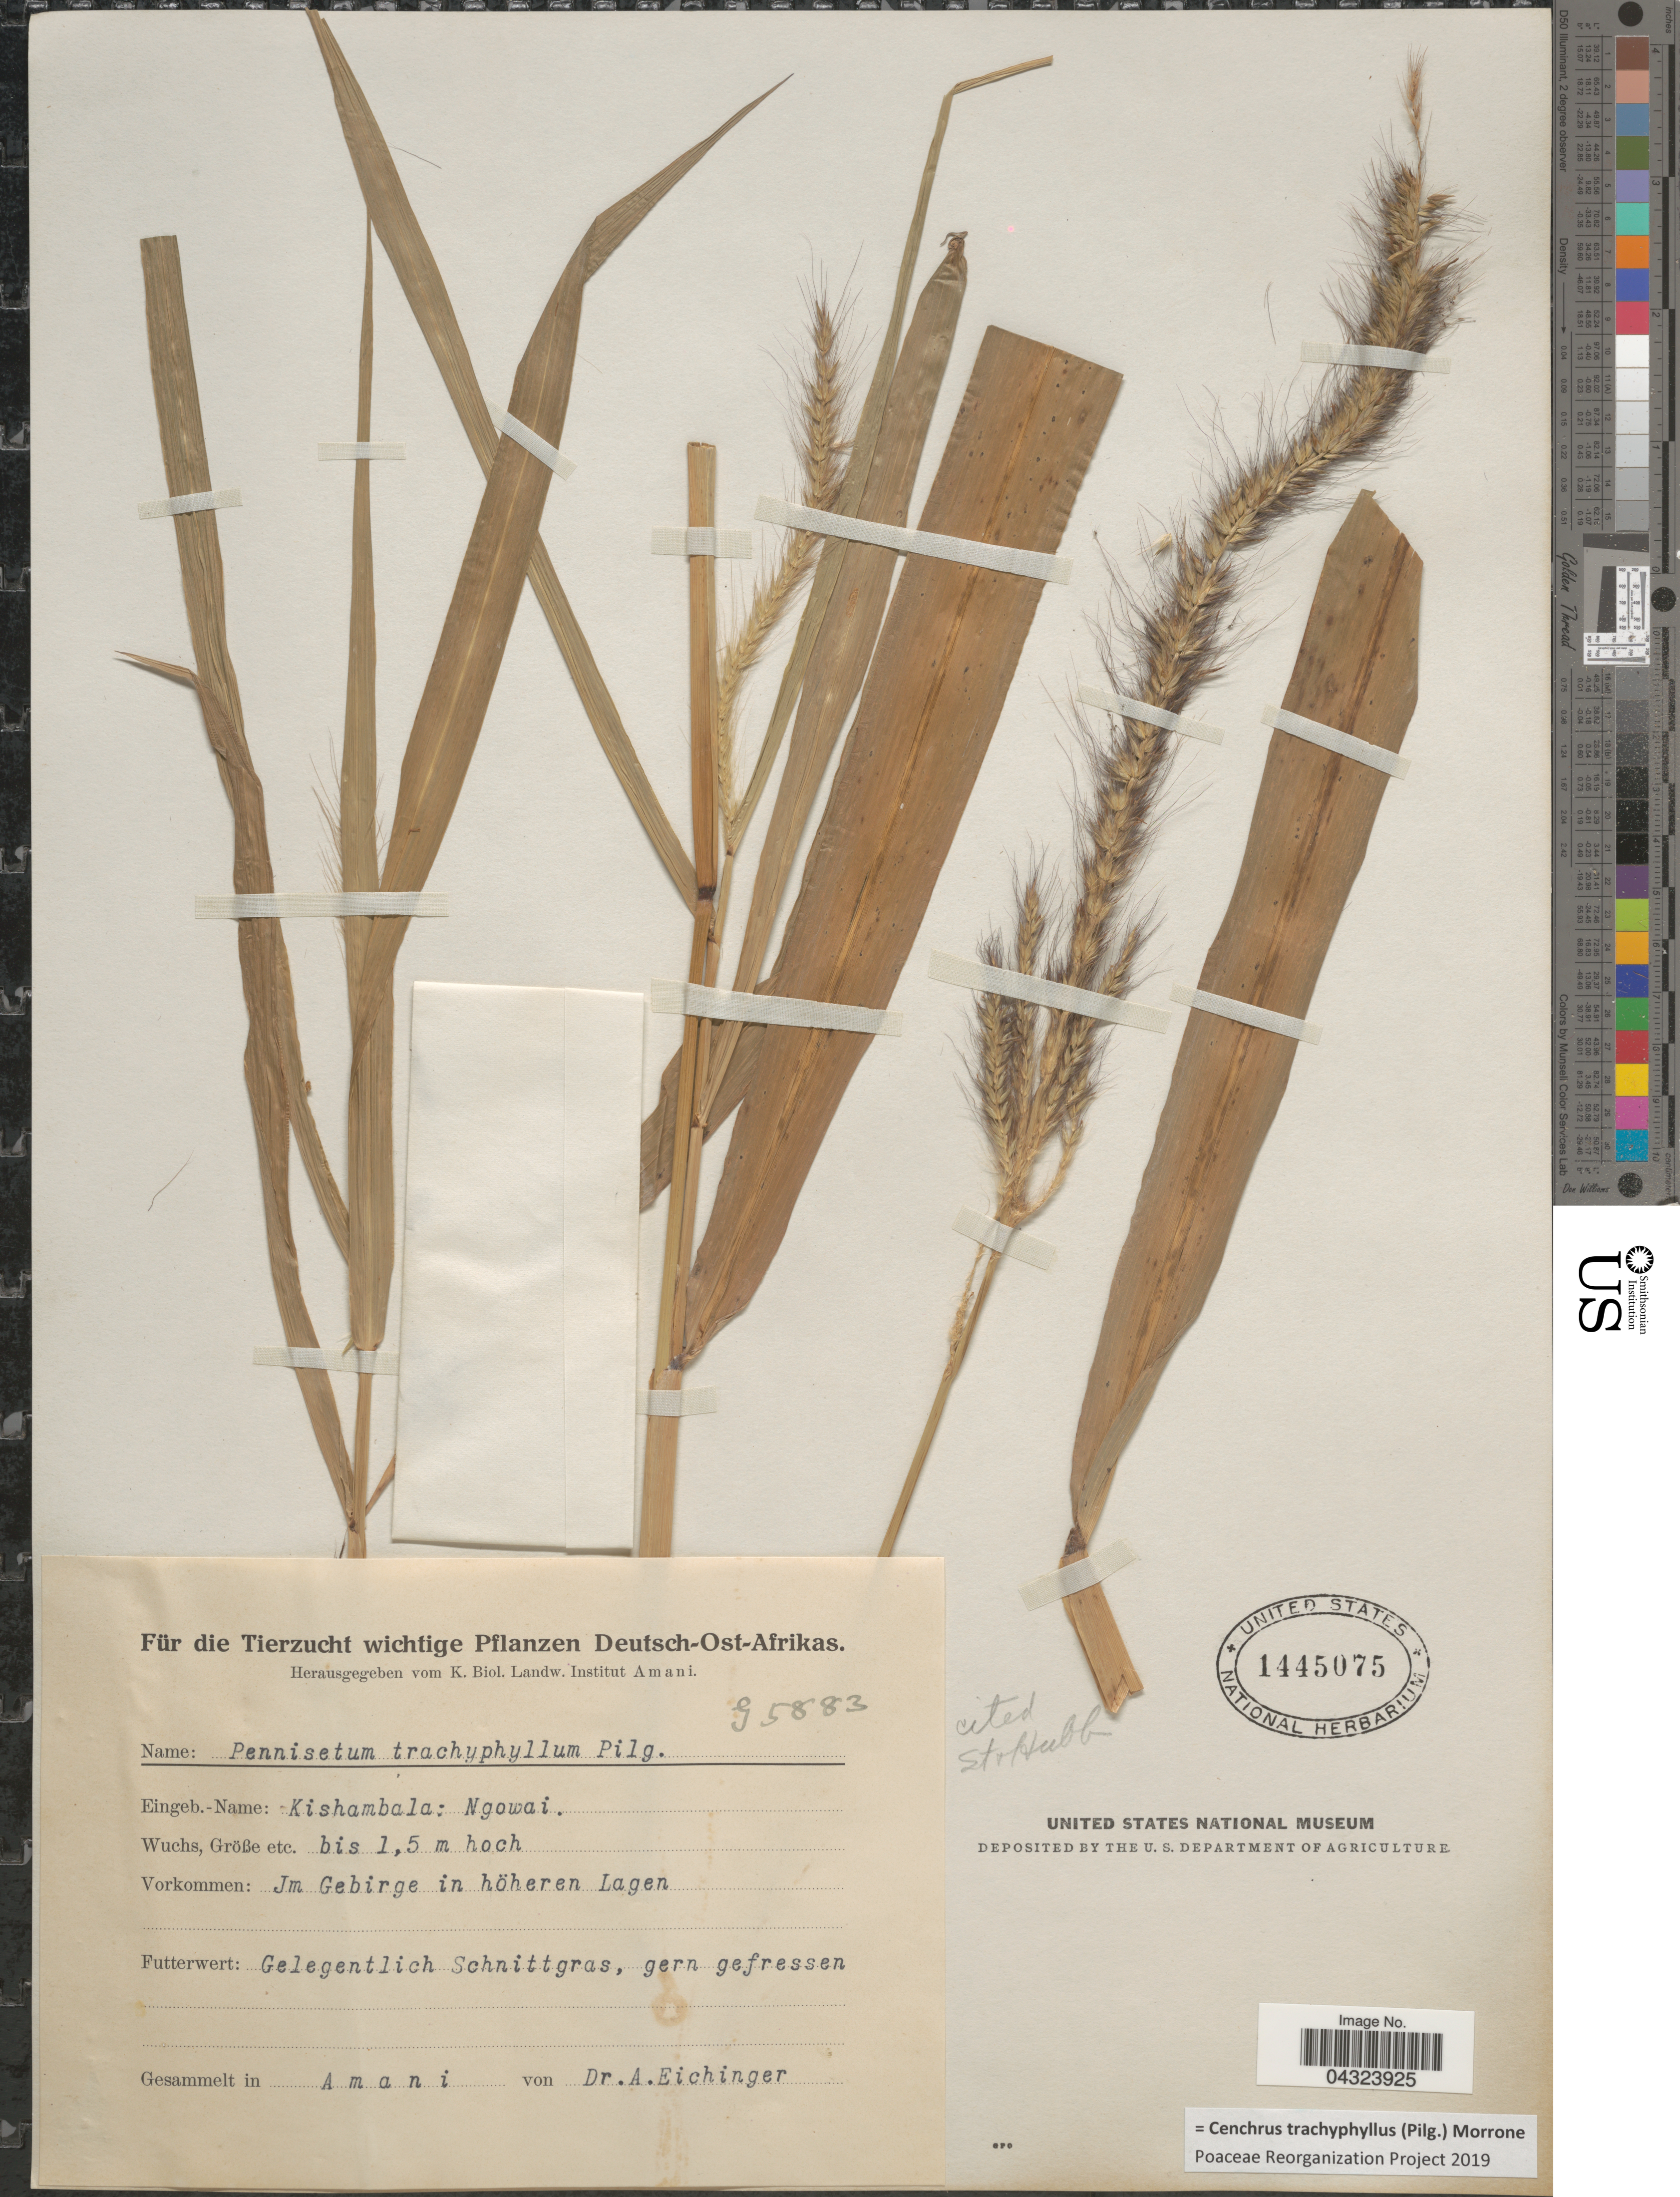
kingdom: Plantae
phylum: Tracheophyta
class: Liliopsida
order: Poales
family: Poaceae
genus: Cenchrus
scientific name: Cenchrus trachyphyllus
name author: (Pilg.) Morrone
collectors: A. Eichinger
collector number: G5883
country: Tanzania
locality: Deutsch-Ost-Afrikas. In Amani.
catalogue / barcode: US 1445075